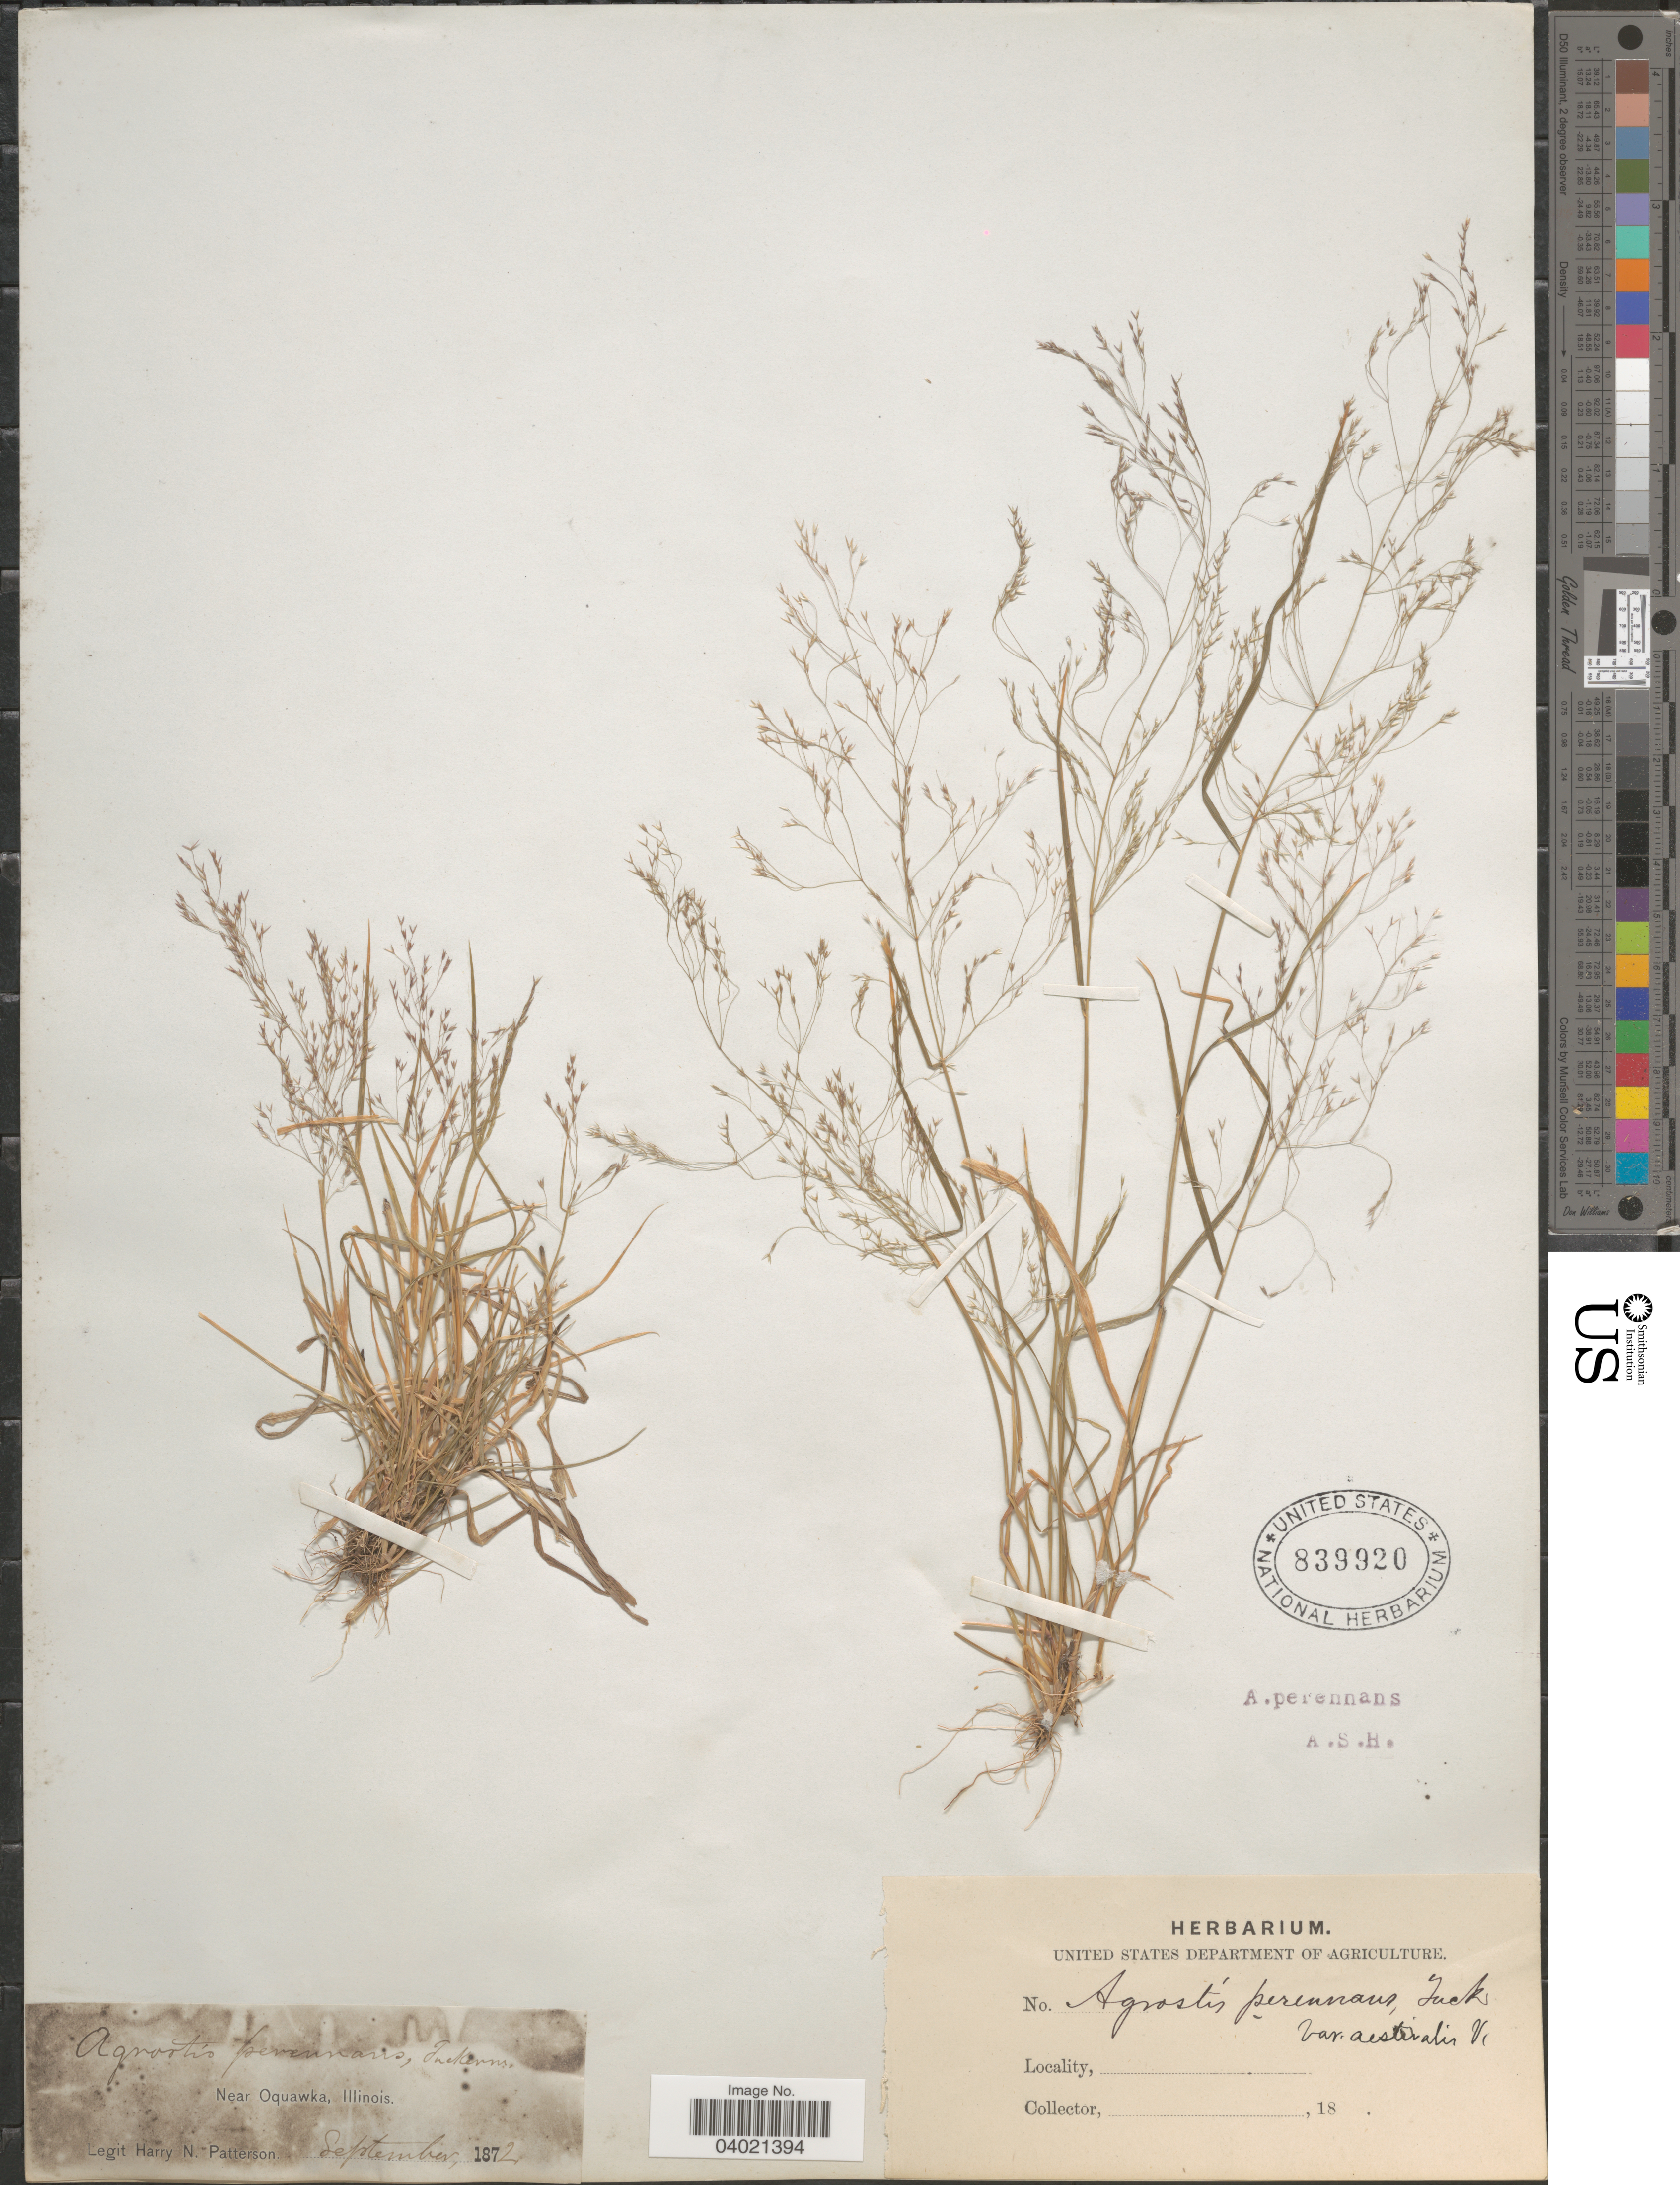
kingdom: Plantae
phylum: Tracheophyta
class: Liliopsida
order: Poales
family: Poaceae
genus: Agrostis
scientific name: Agrostis perennans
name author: (Walter) Tuck.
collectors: H. N. Patterson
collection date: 1872-09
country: United States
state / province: Illinois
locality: Near Oquawka.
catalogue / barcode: US 839920